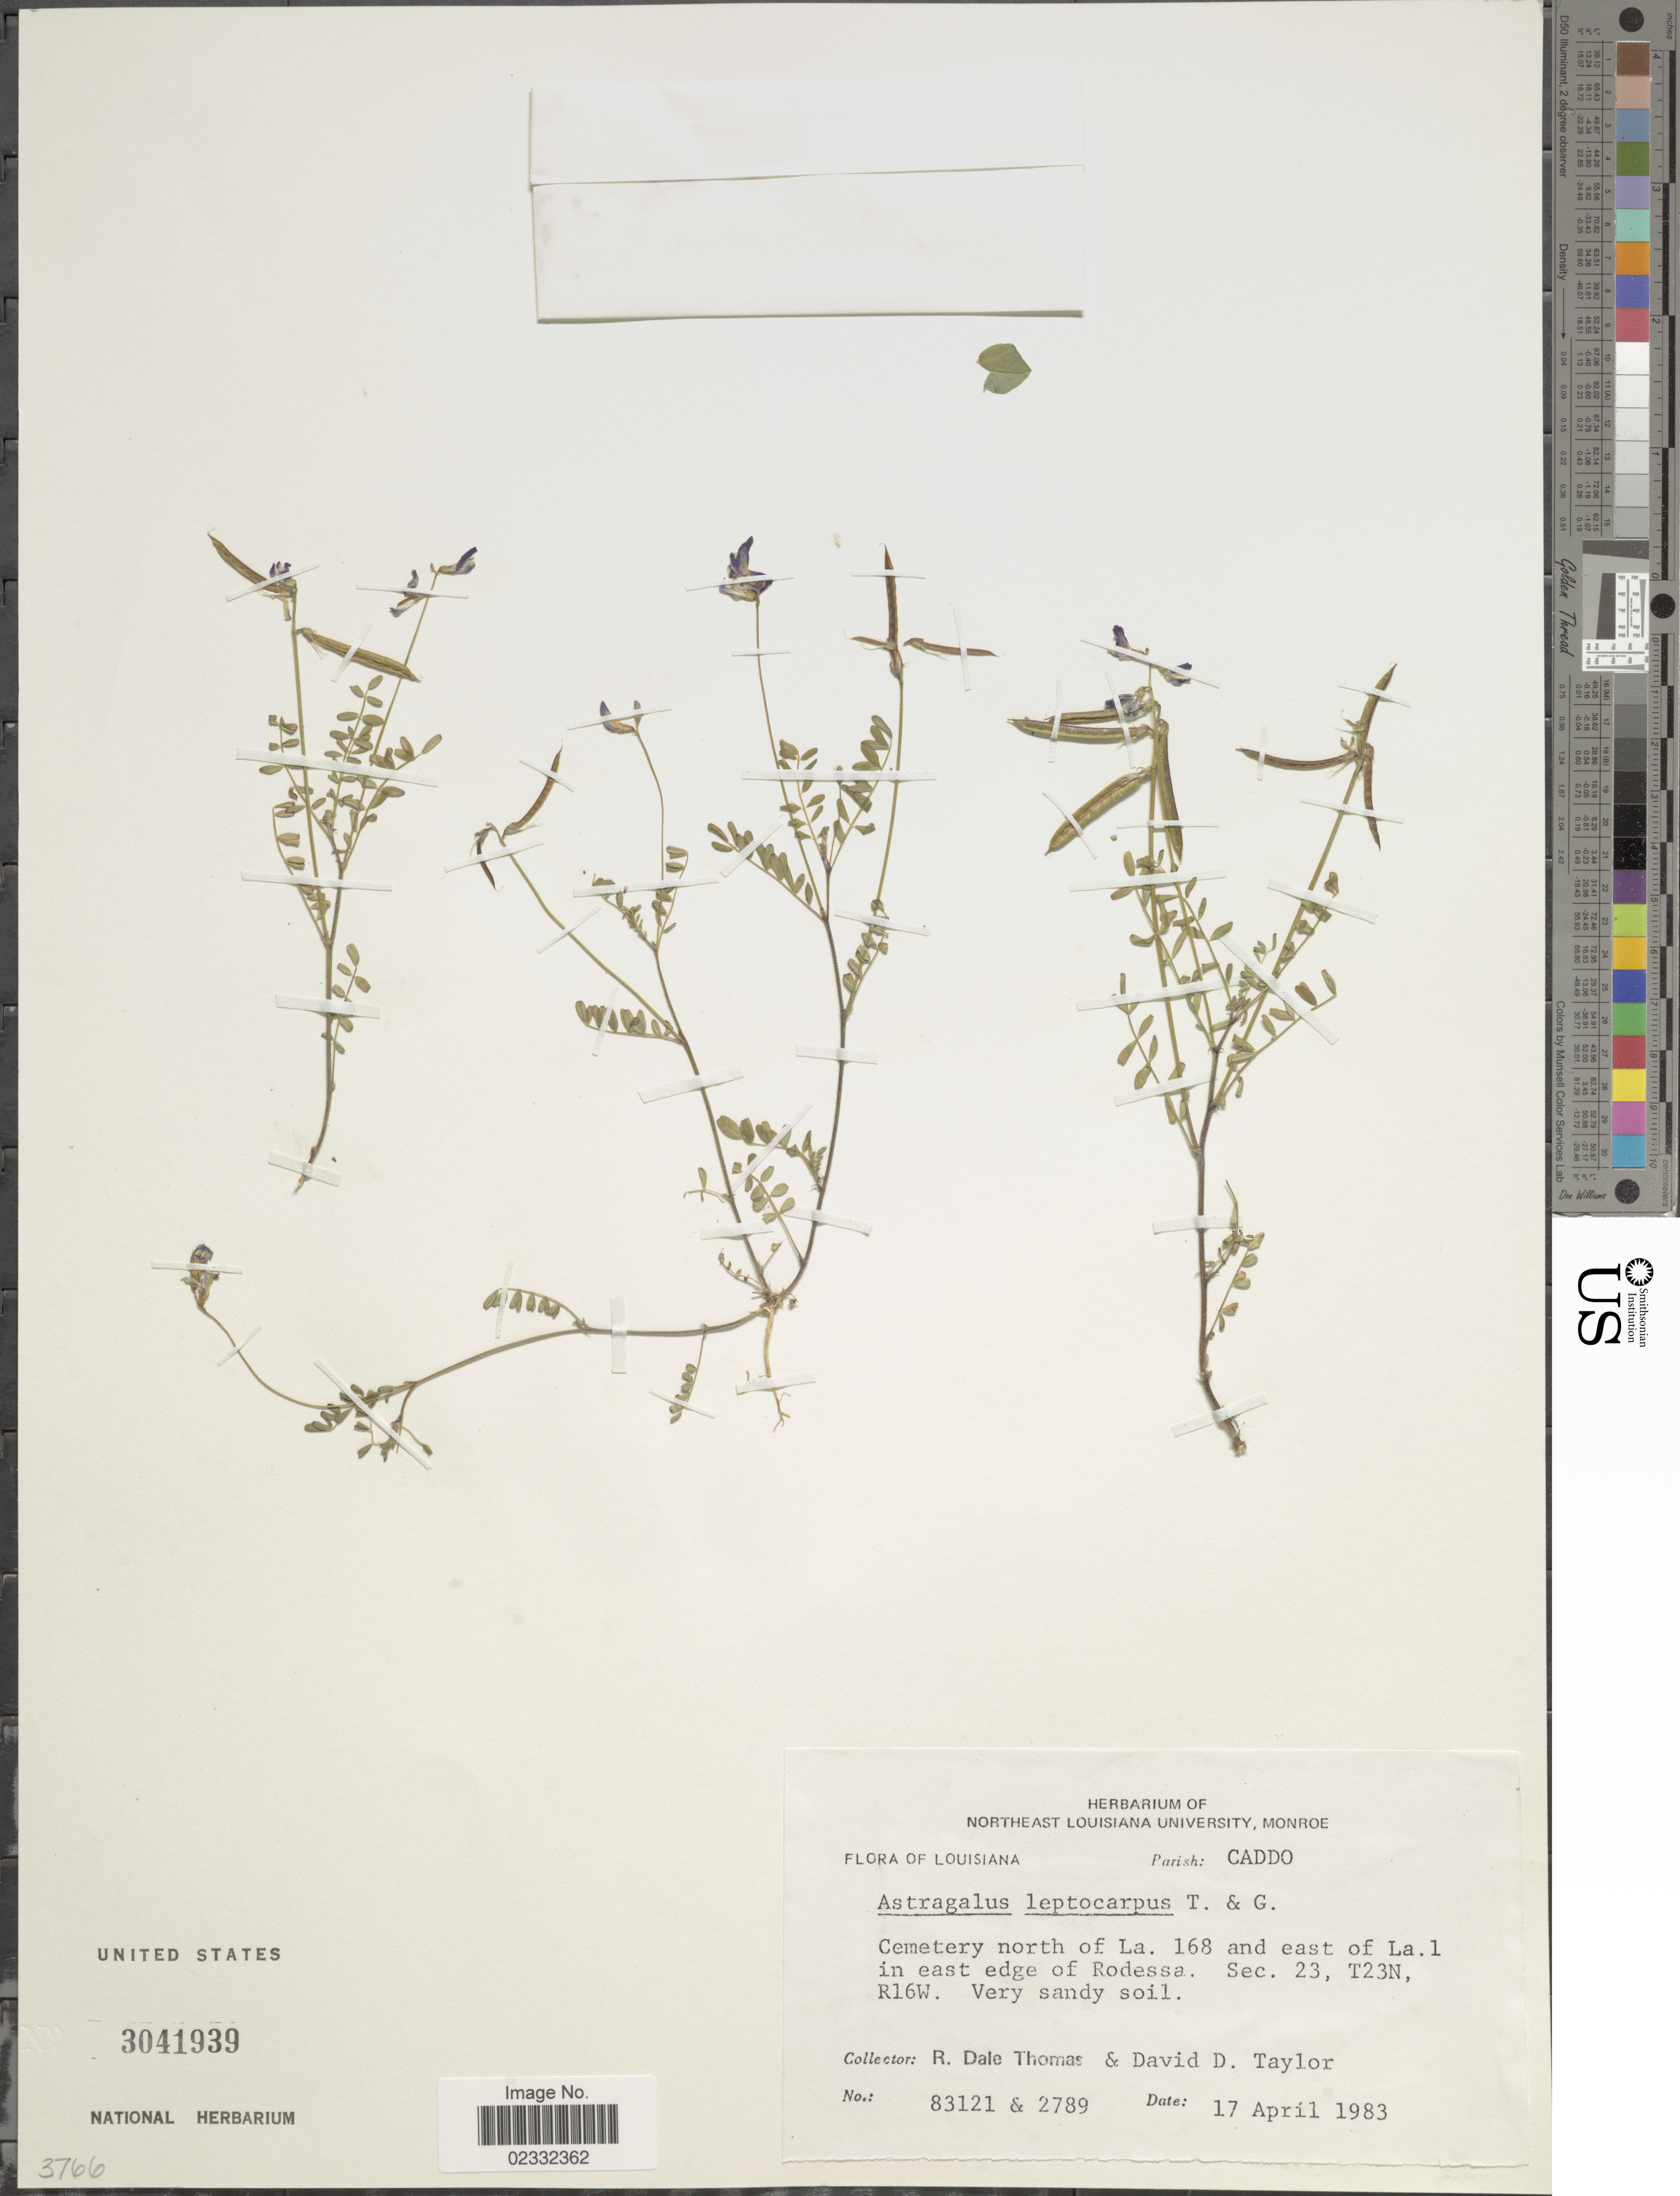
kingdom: Plantae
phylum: Tracheophyta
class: Magnoliopsida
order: Fabales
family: Fabaceae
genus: Astragalus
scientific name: Astragalus leptocarpus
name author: Torr. & A. Gray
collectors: R. Thomas & D. Taylor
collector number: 83121/2789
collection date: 1983-04-17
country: United States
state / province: Louisiana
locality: Parish: Caddo Cemetery north of La. 168 and east of La. 1 in east edge of Rodessa, Sec.23, T23N, R16W.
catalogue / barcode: US 3041939